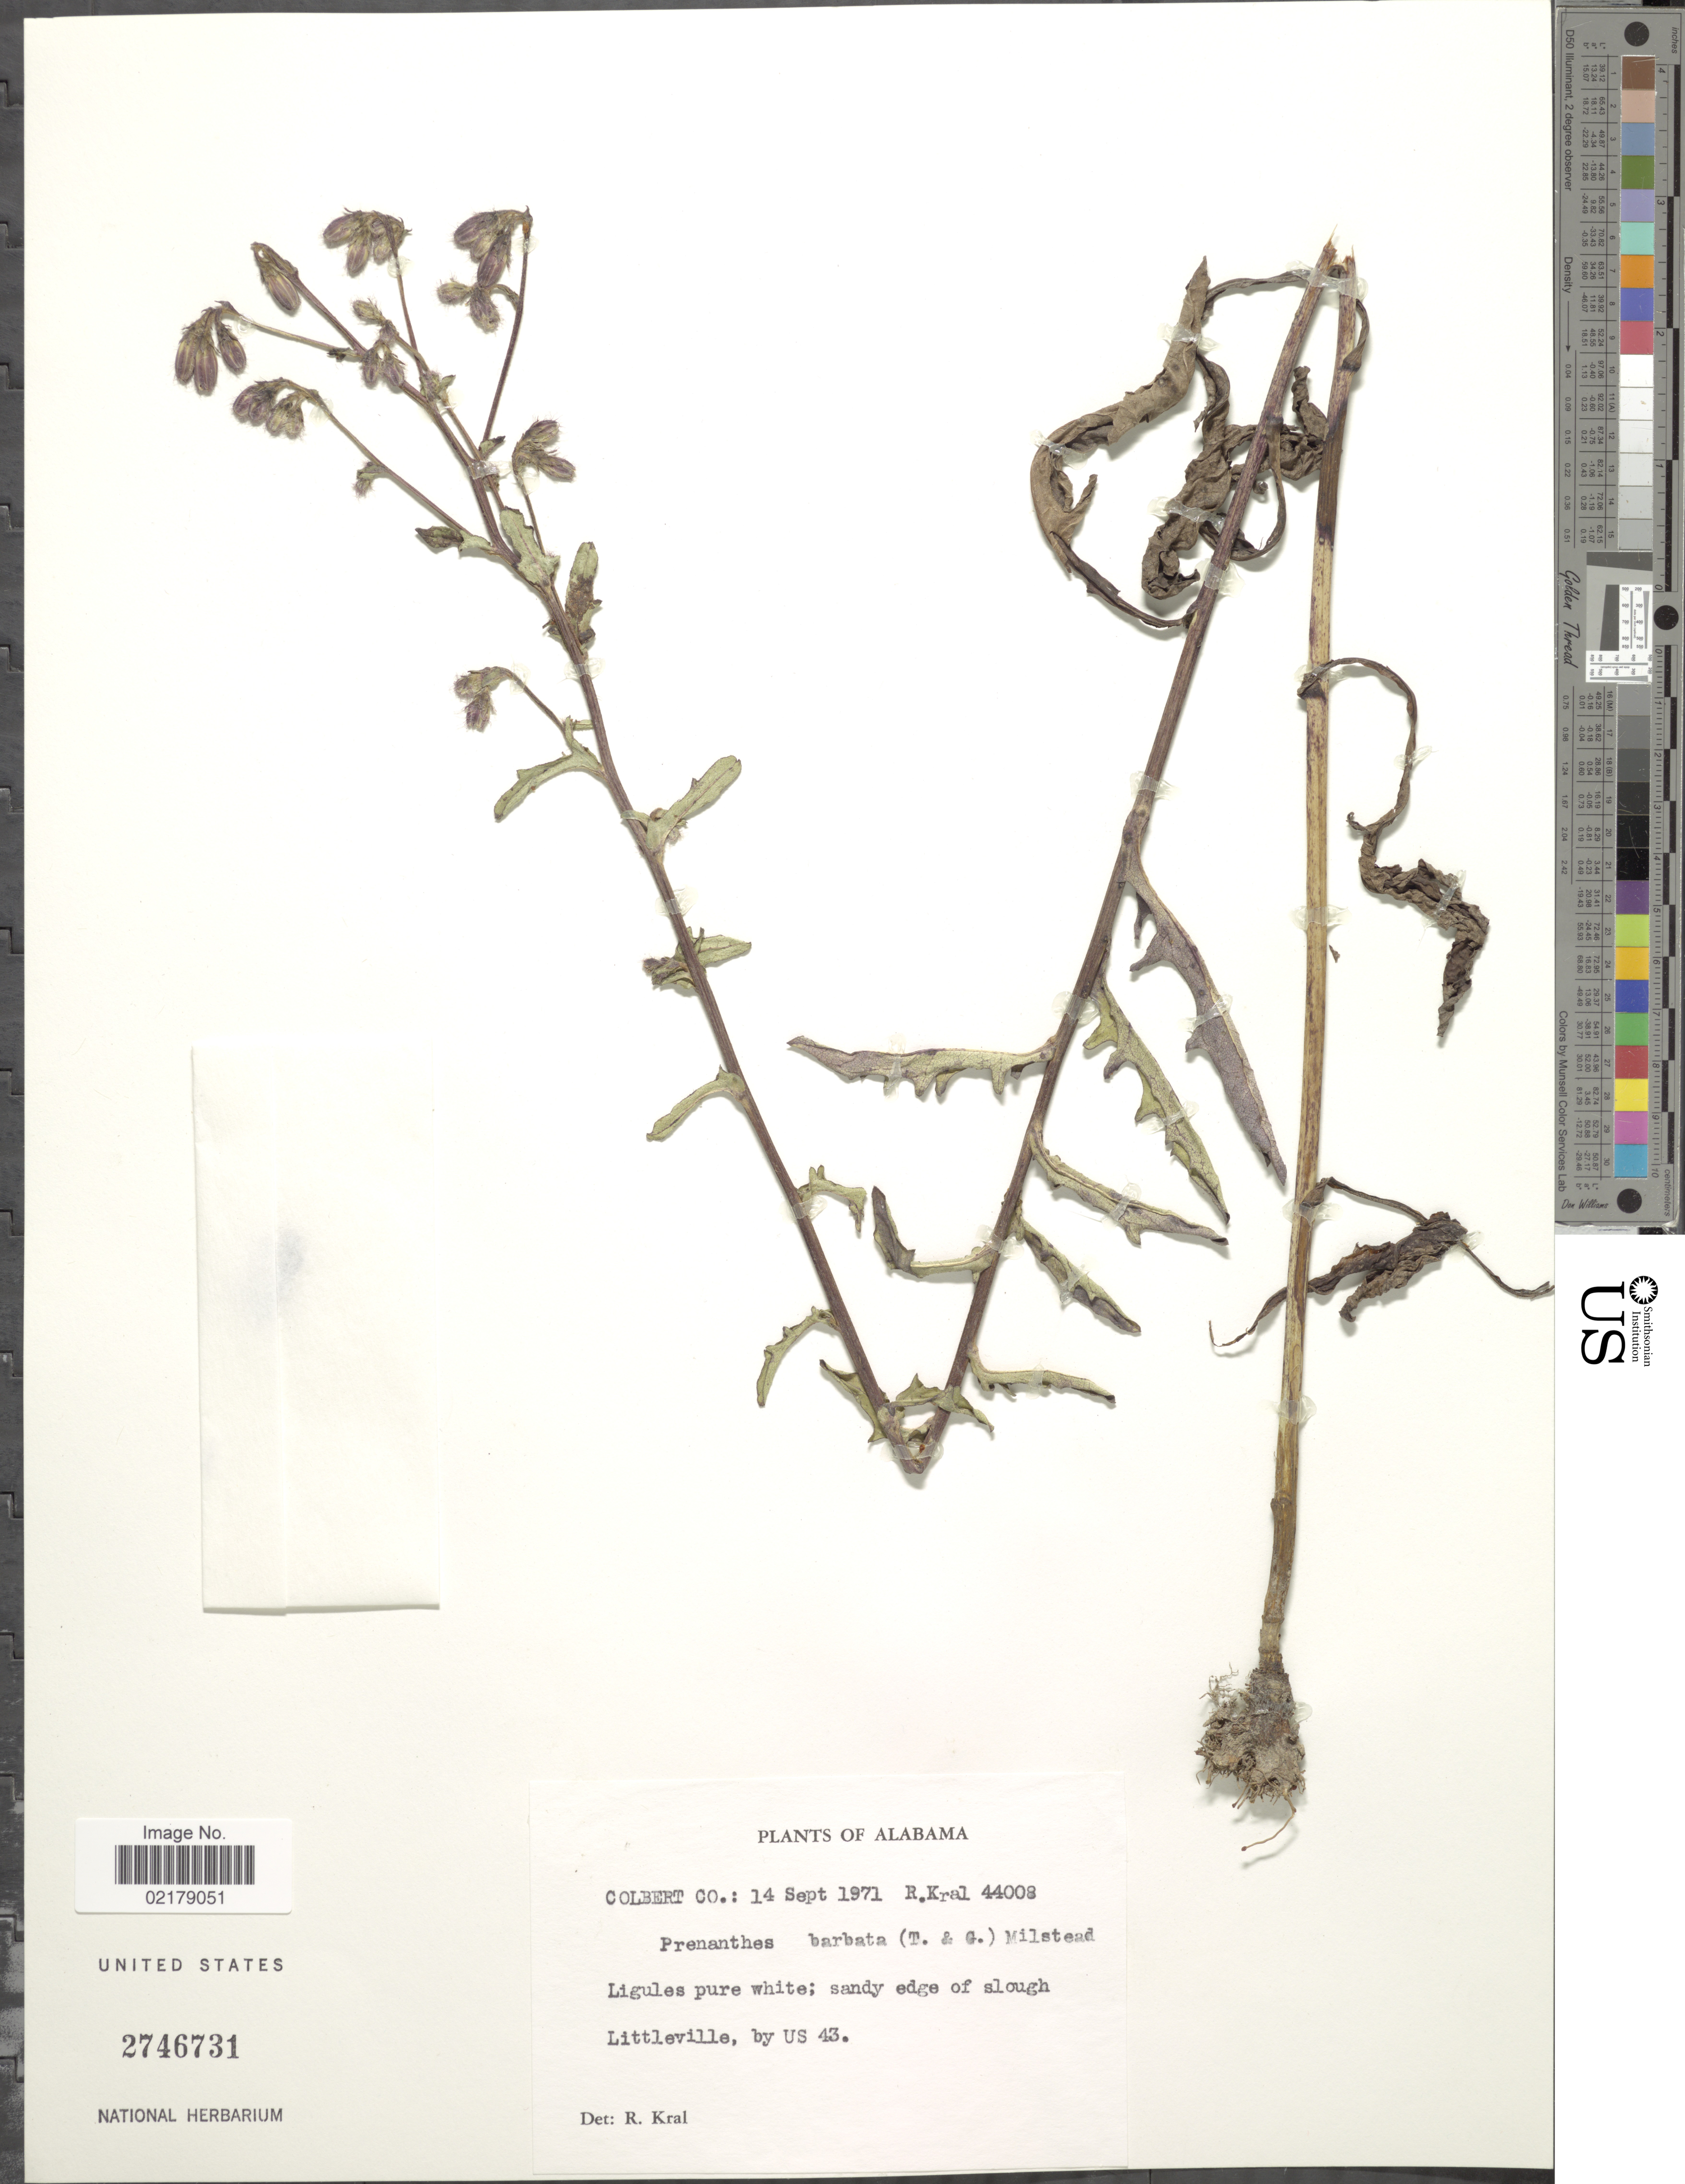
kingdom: Plantae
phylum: Tracheophyta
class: Magnoliopsida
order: Asterales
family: Asteraceae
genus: Prenanthes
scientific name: Prenanthes barbata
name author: (Torr. & A. Gray) Cronq.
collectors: R. Kral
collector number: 44008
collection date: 1971-09-14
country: United States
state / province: Alabama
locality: Colbert Co, Ligules pure white; andy edge of slough Littleville, by US43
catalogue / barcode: US 2746731